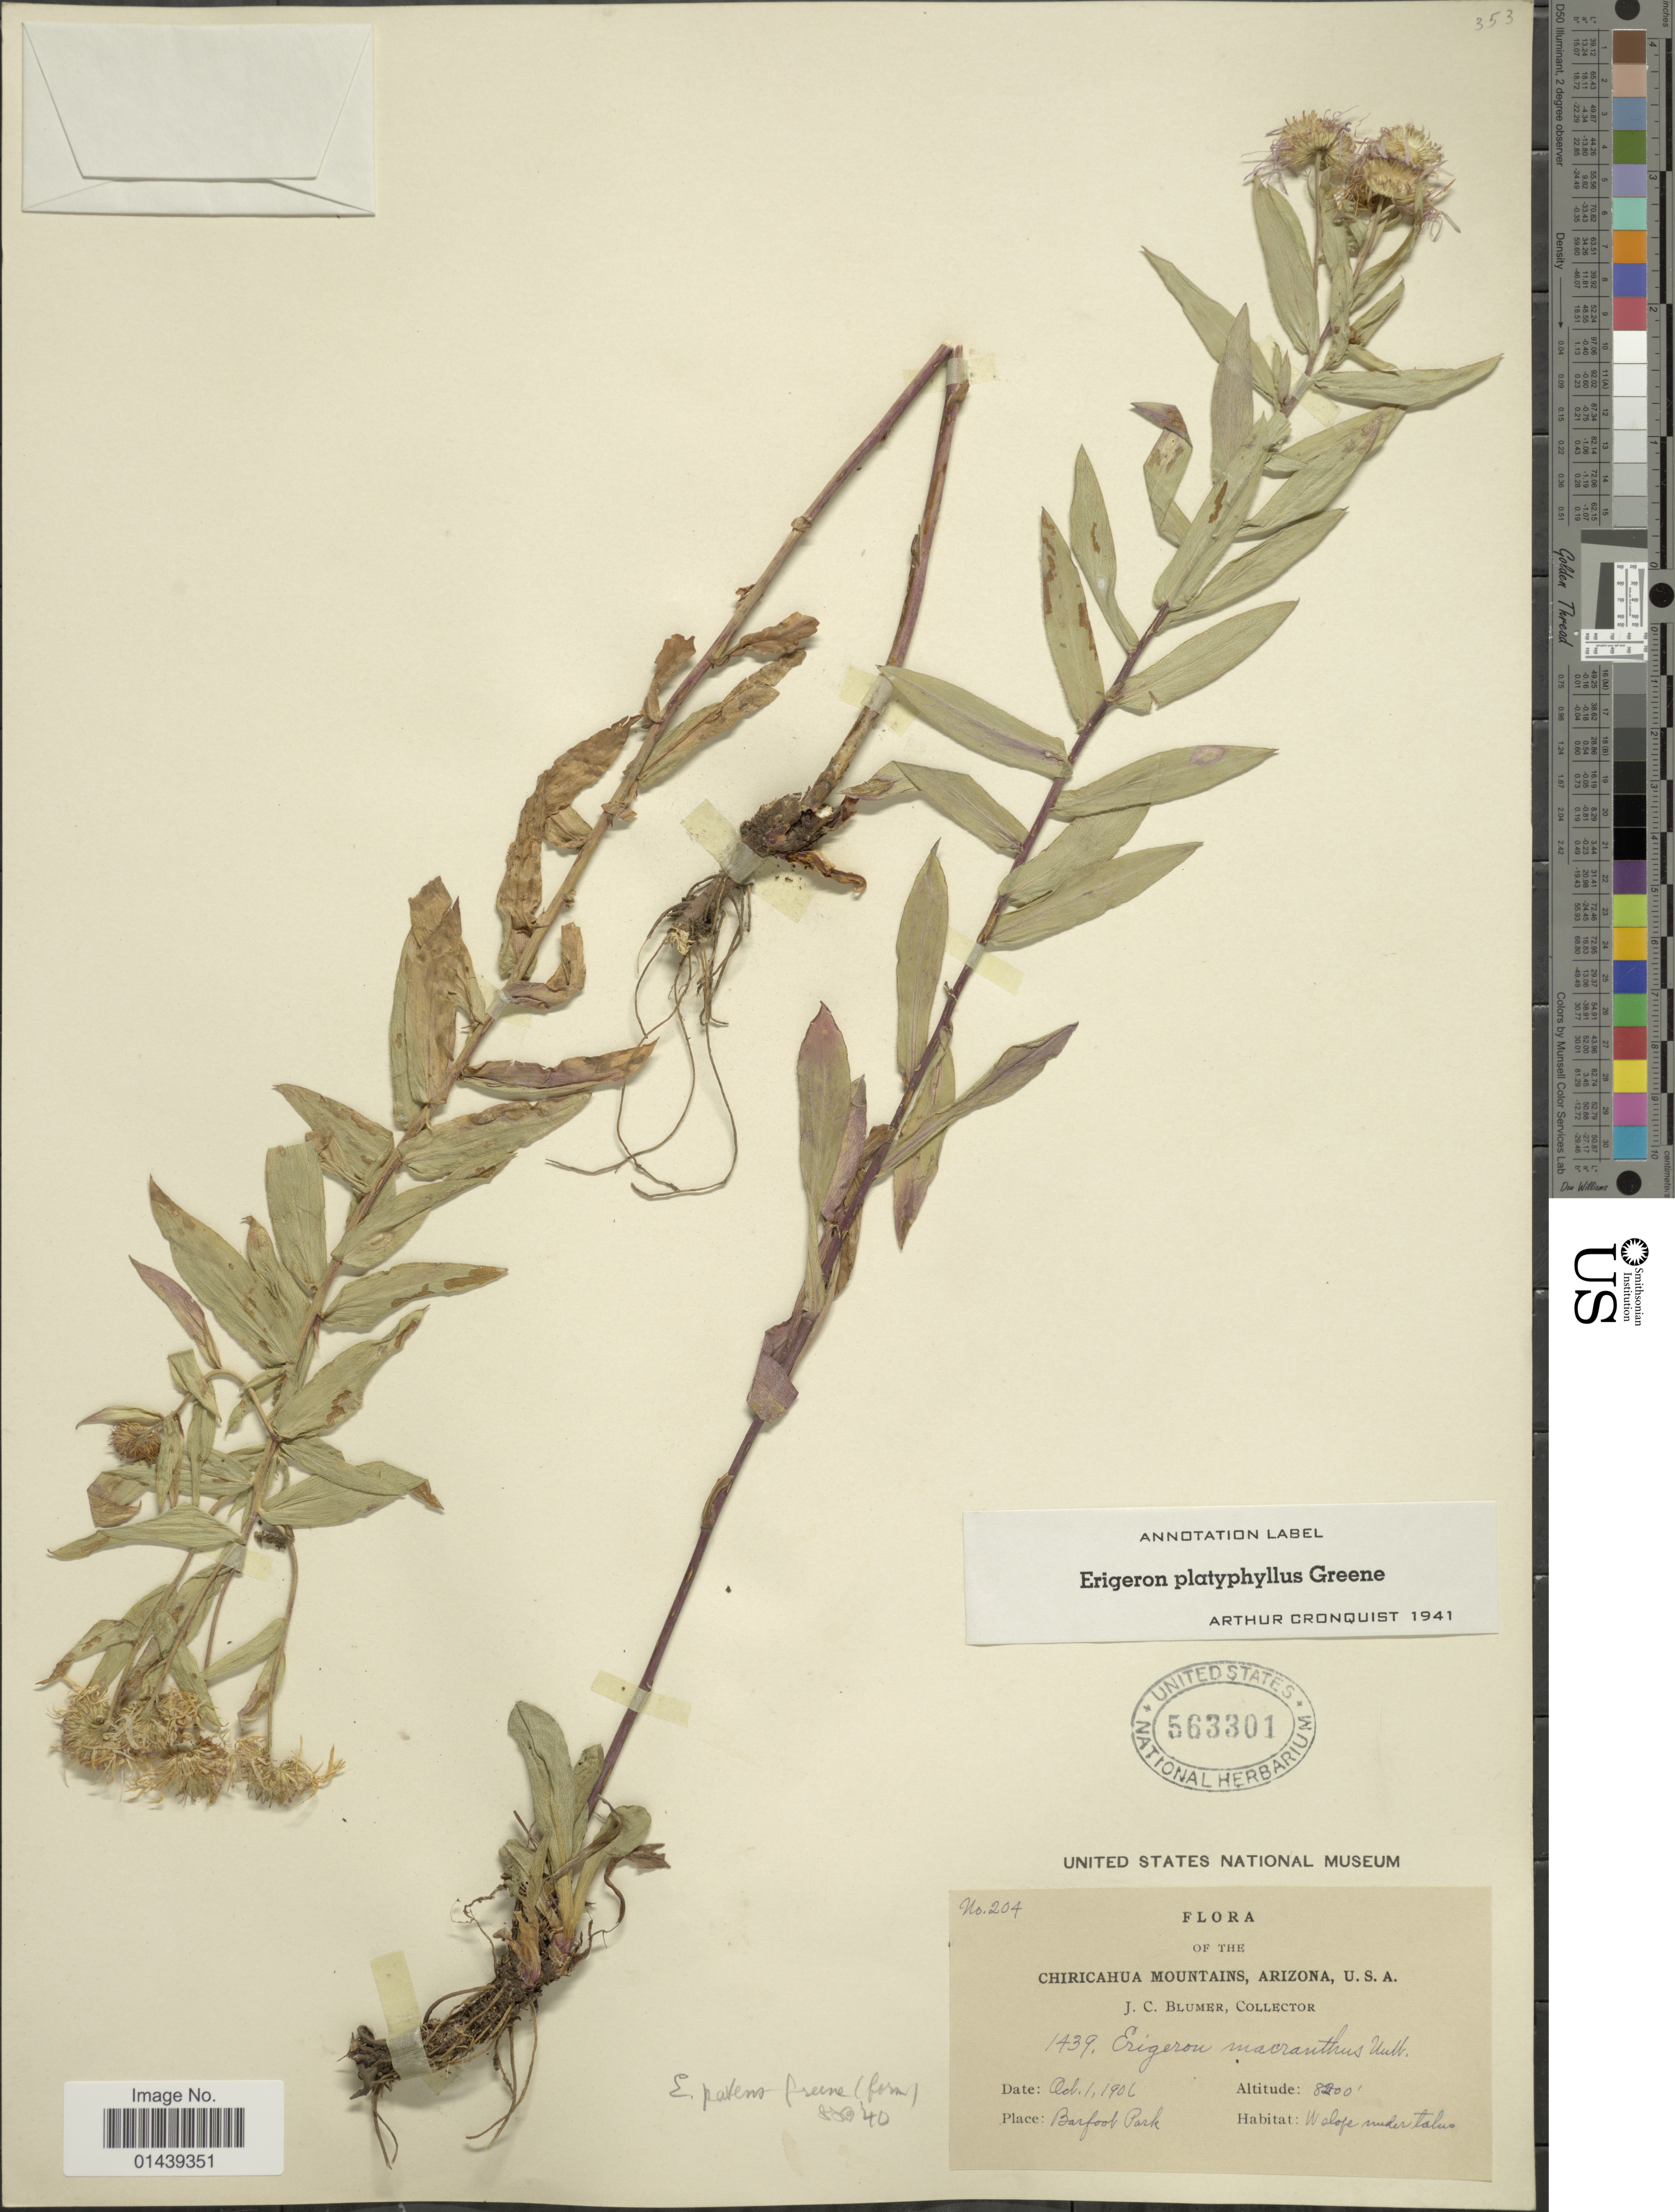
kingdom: Plantae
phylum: Tracheophyta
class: Magnoliopsida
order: Asterales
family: Asteraceae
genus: Erigeron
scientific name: Erigeron platyphyllus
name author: Greene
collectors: J. C. Blumer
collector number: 1439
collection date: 1906-10-01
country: United States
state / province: Arizona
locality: Chiricahua Mountains. Barfoot Park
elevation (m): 2499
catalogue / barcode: US 563301